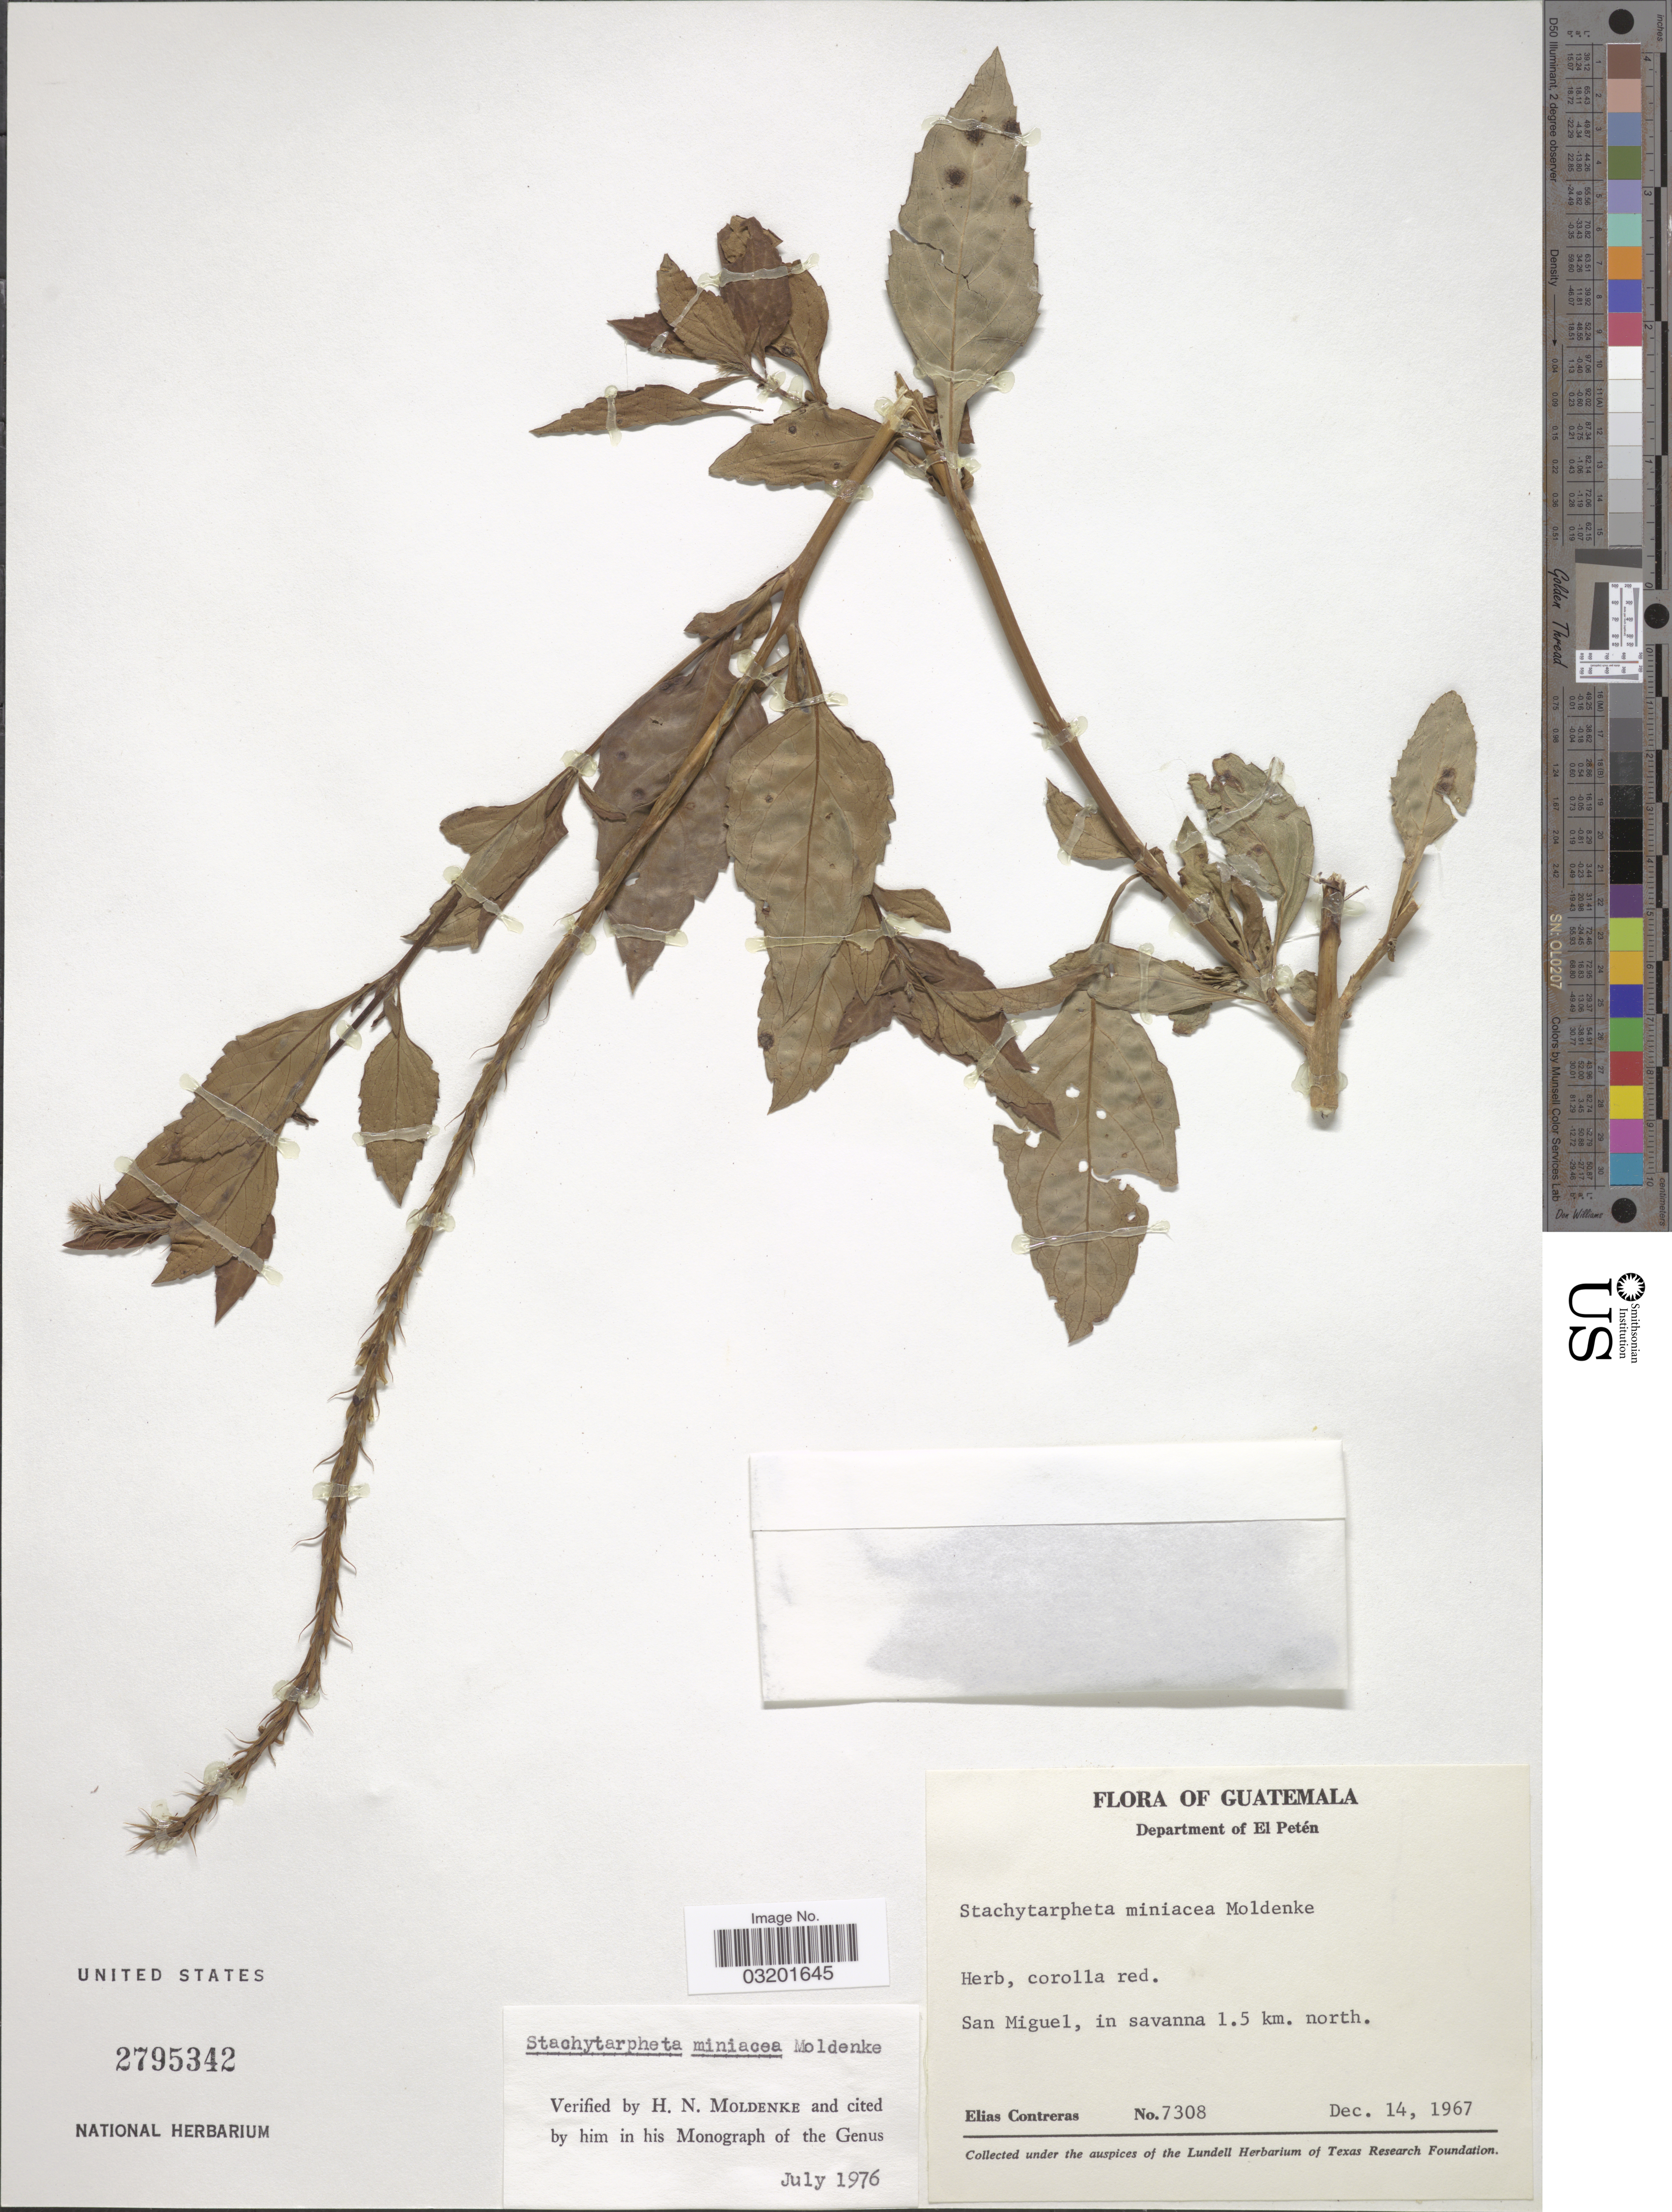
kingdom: Plantae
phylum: Tracheophyta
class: Magnoliopsida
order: Lamiales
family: Verbenaceae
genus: Stachytarpheta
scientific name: Stachytarpheta miniacea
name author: Moldenke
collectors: E. Contreras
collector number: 7308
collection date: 1967-12-14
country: Guatemala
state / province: El Petén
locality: Department of El Petén. San Miguel, in savanna 1.5 km. north.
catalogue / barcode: US 2795342